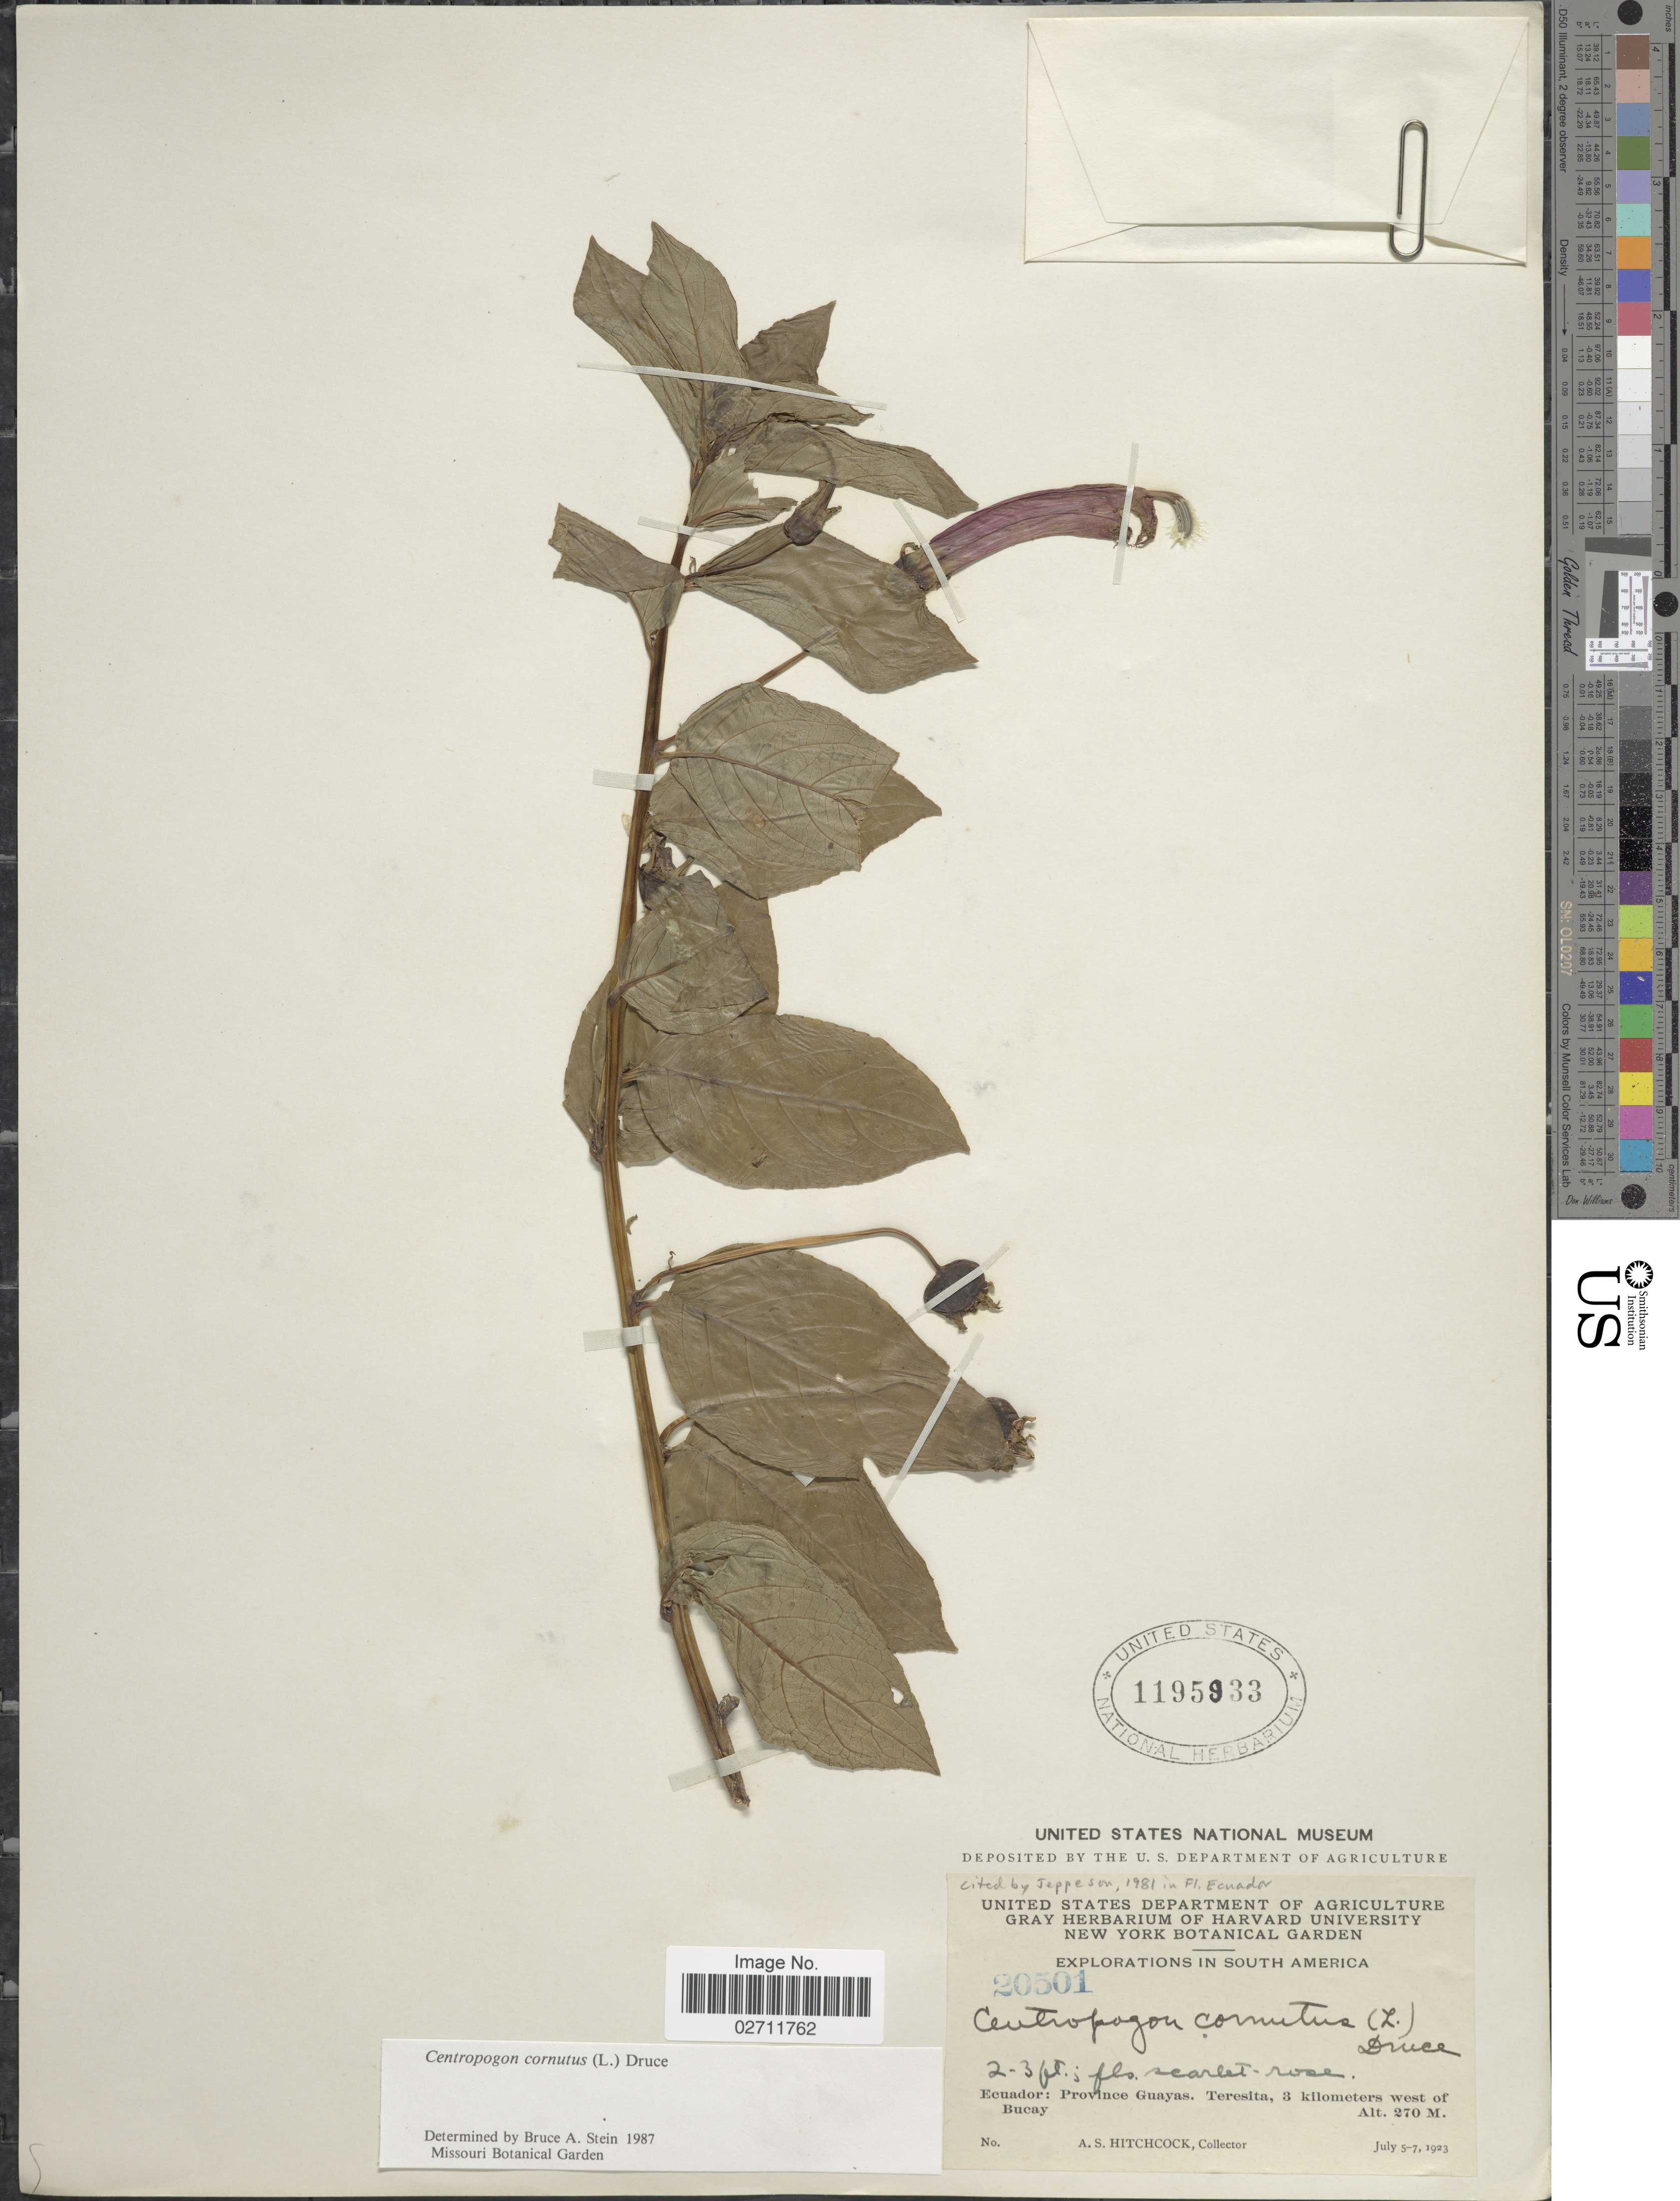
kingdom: Plantae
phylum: Tracheophyta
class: Magnoliopsida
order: Asterales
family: Campanulaceae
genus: Centropogon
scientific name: Centropogon cornutus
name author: (L.) Druce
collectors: A. S. Hitchcock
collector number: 20501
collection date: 1923-07-05/1923-07-07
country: Ecuador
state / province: Guayas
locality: Teresita, 3 kilometers west of Bucay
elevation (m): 270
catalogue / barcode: US 1195933